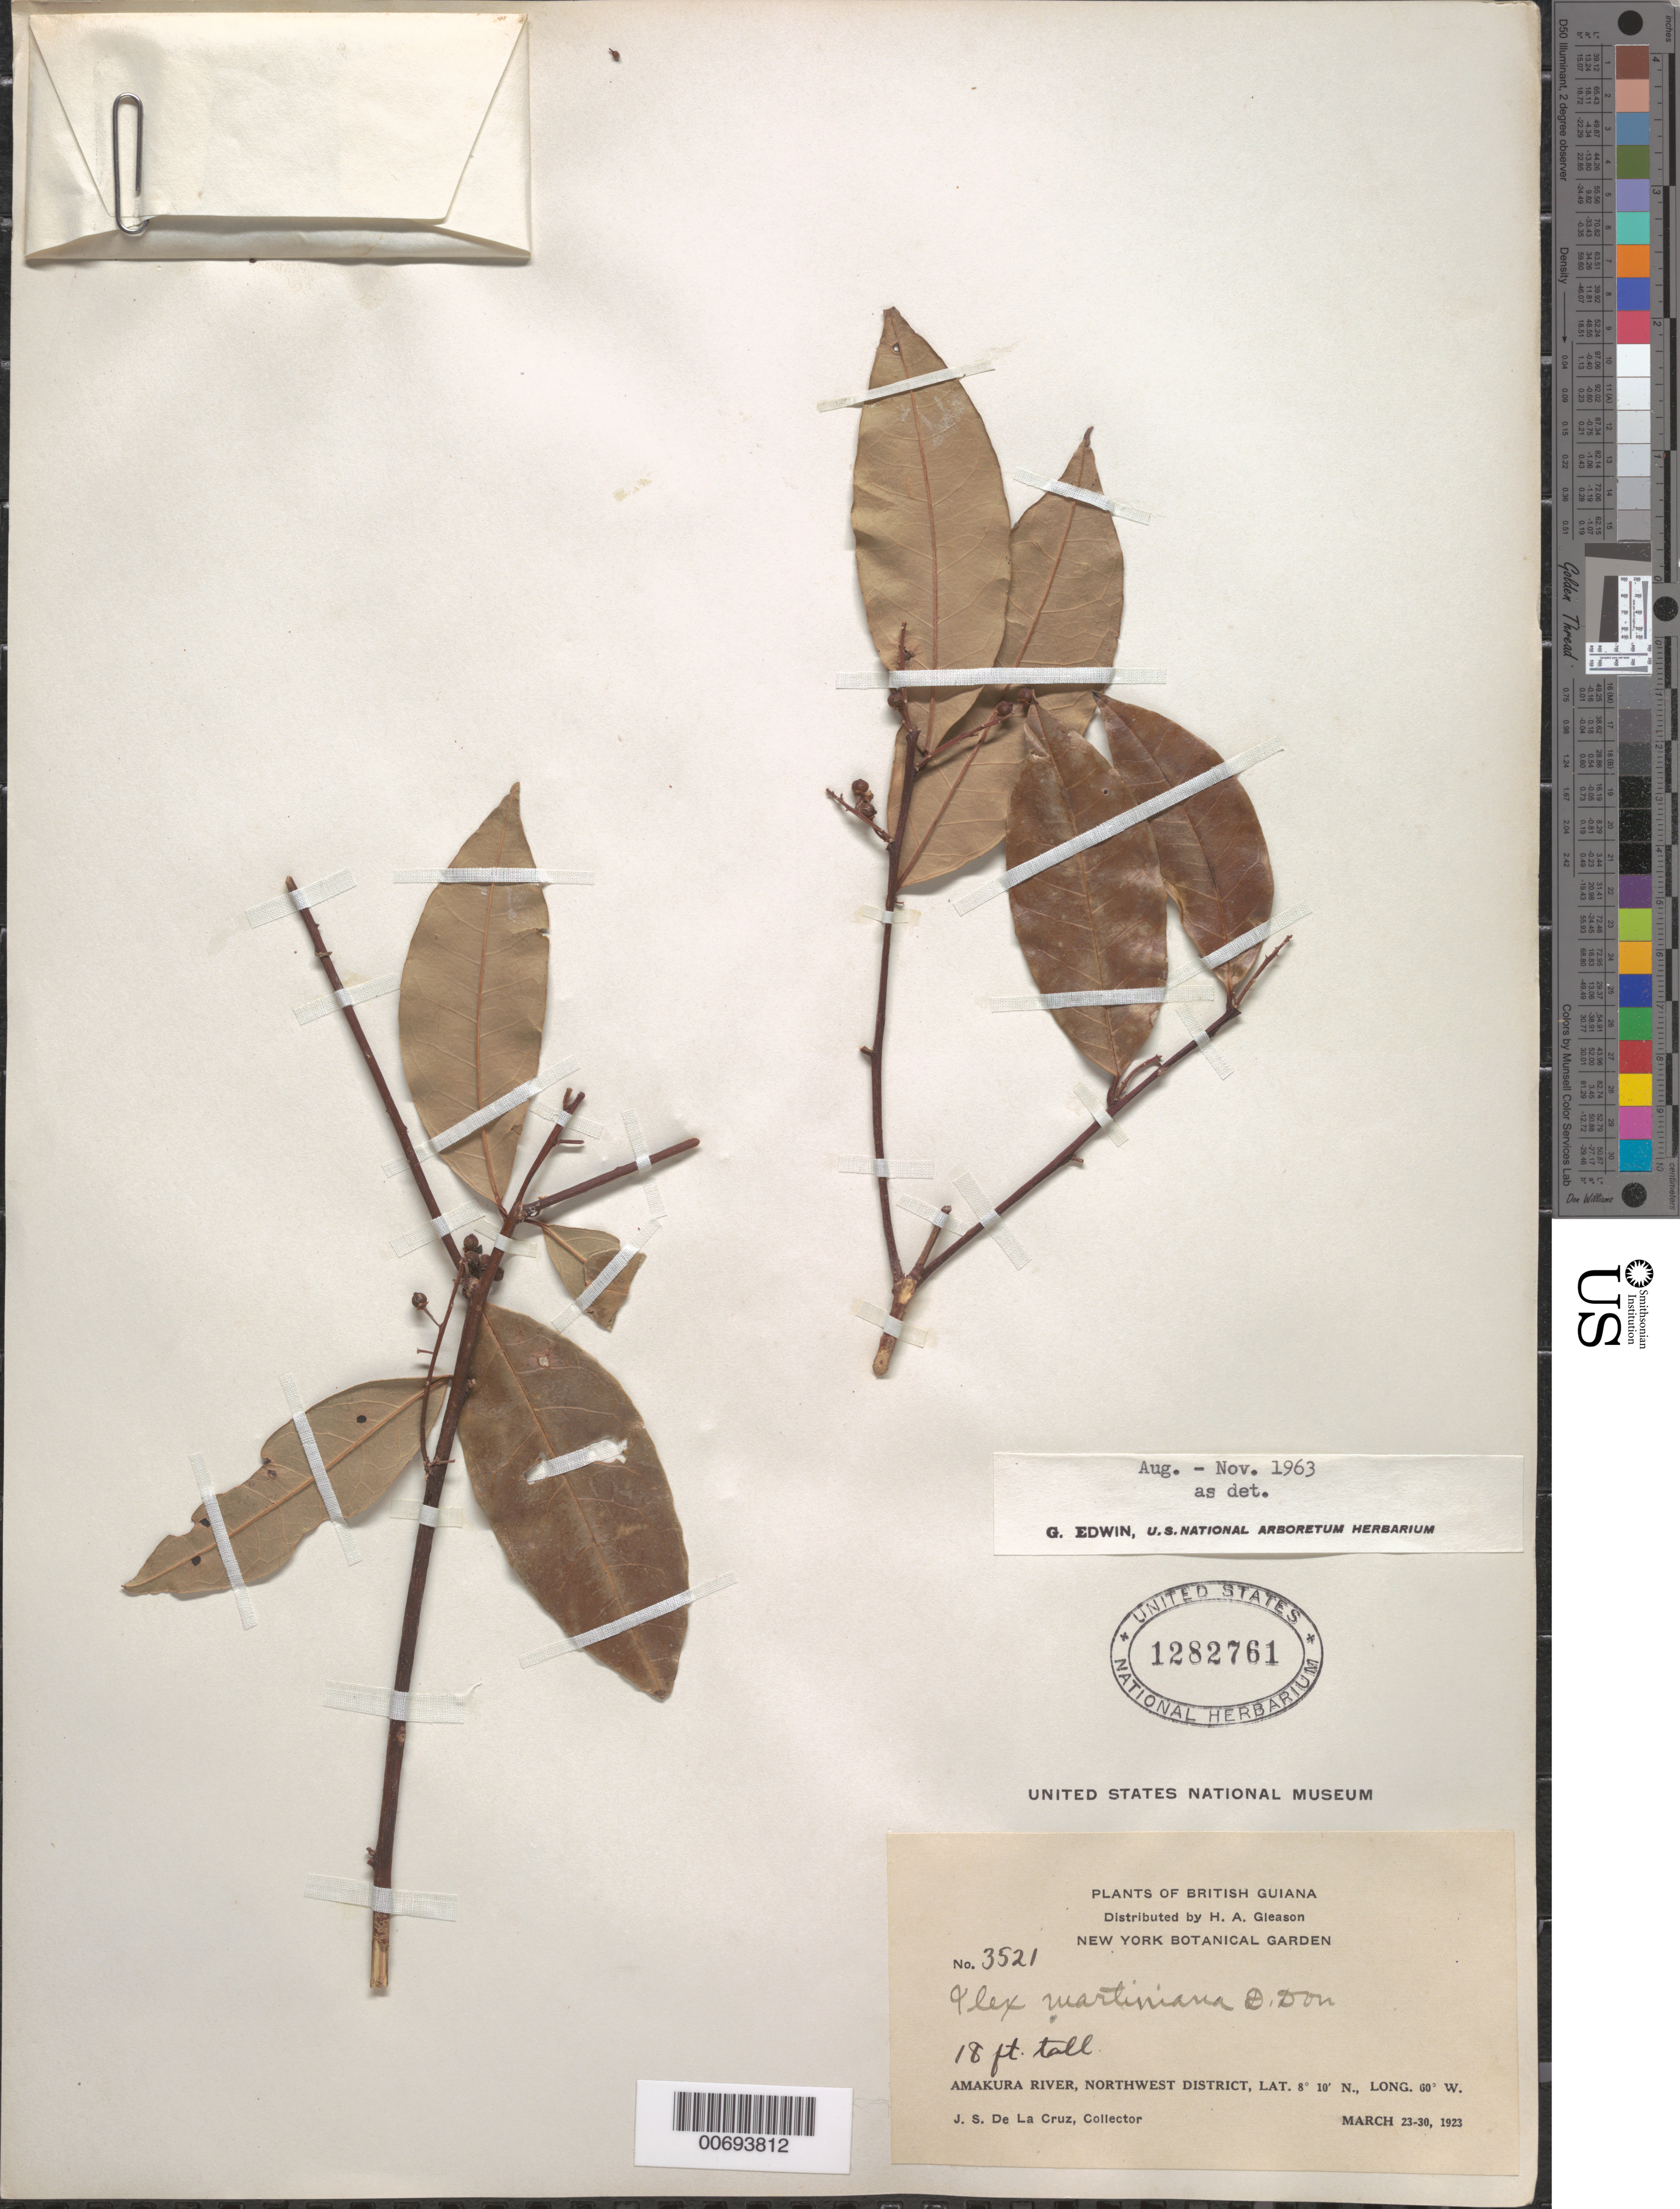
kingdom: Plantae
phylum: Tracheophyta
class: Magnoliopsida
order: Aquifoliales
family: Aquifoliaceae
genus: Ilex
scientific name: Ilex martiniana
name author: D. Don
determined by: Edwin, G.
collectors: J. S. de la Cruz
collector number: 3521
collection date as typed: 23-Mar-23 to 30-Mar-23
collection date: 1923-03-23/1923-03-30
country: Guyana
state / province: Barima-Waini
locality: Amakura R., NW District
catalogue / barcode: US 1282761